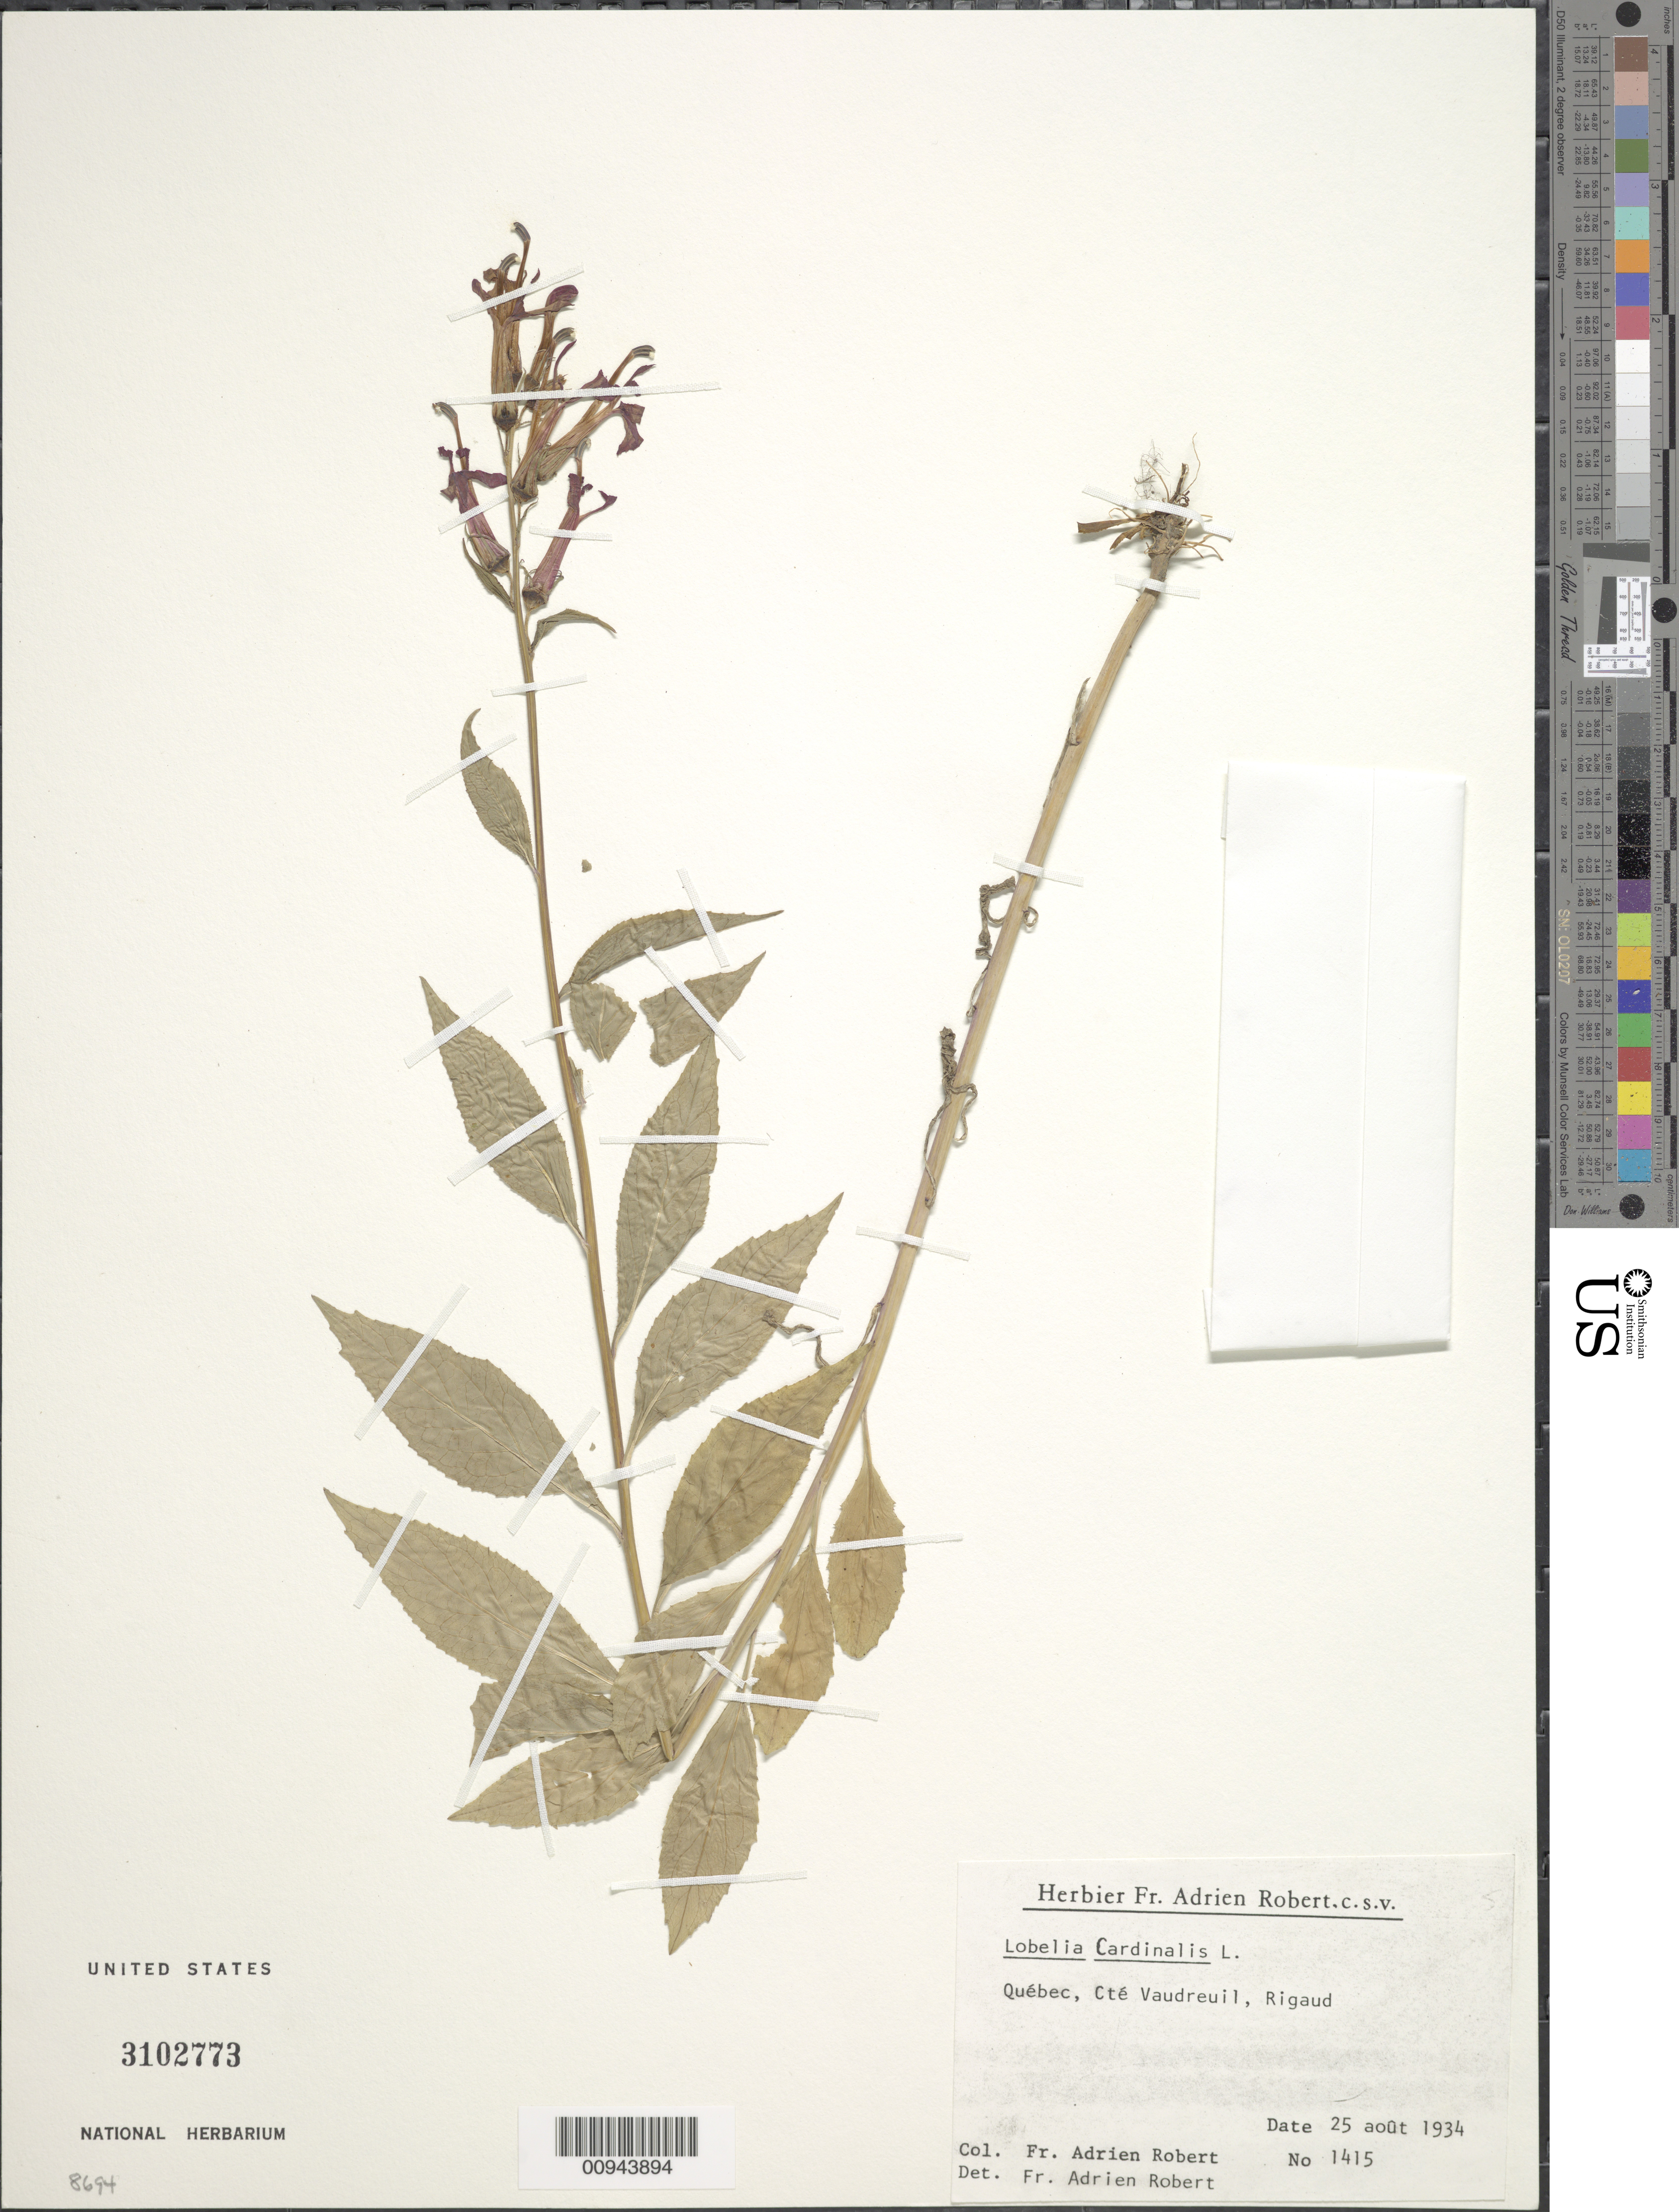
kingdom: Plantae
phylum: Tracheophyta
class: Magnoliopsida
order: Asterales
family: Campanulaceae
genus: Lobelia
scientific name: Lobelia cardinalis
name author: L.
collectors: A. Robert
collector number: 1415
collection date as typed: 25 Aug 1934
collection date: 1934-08-25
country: Canada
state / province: Quebec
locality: Cte Vaudreuil, Rigaud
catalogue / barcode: US 3102773